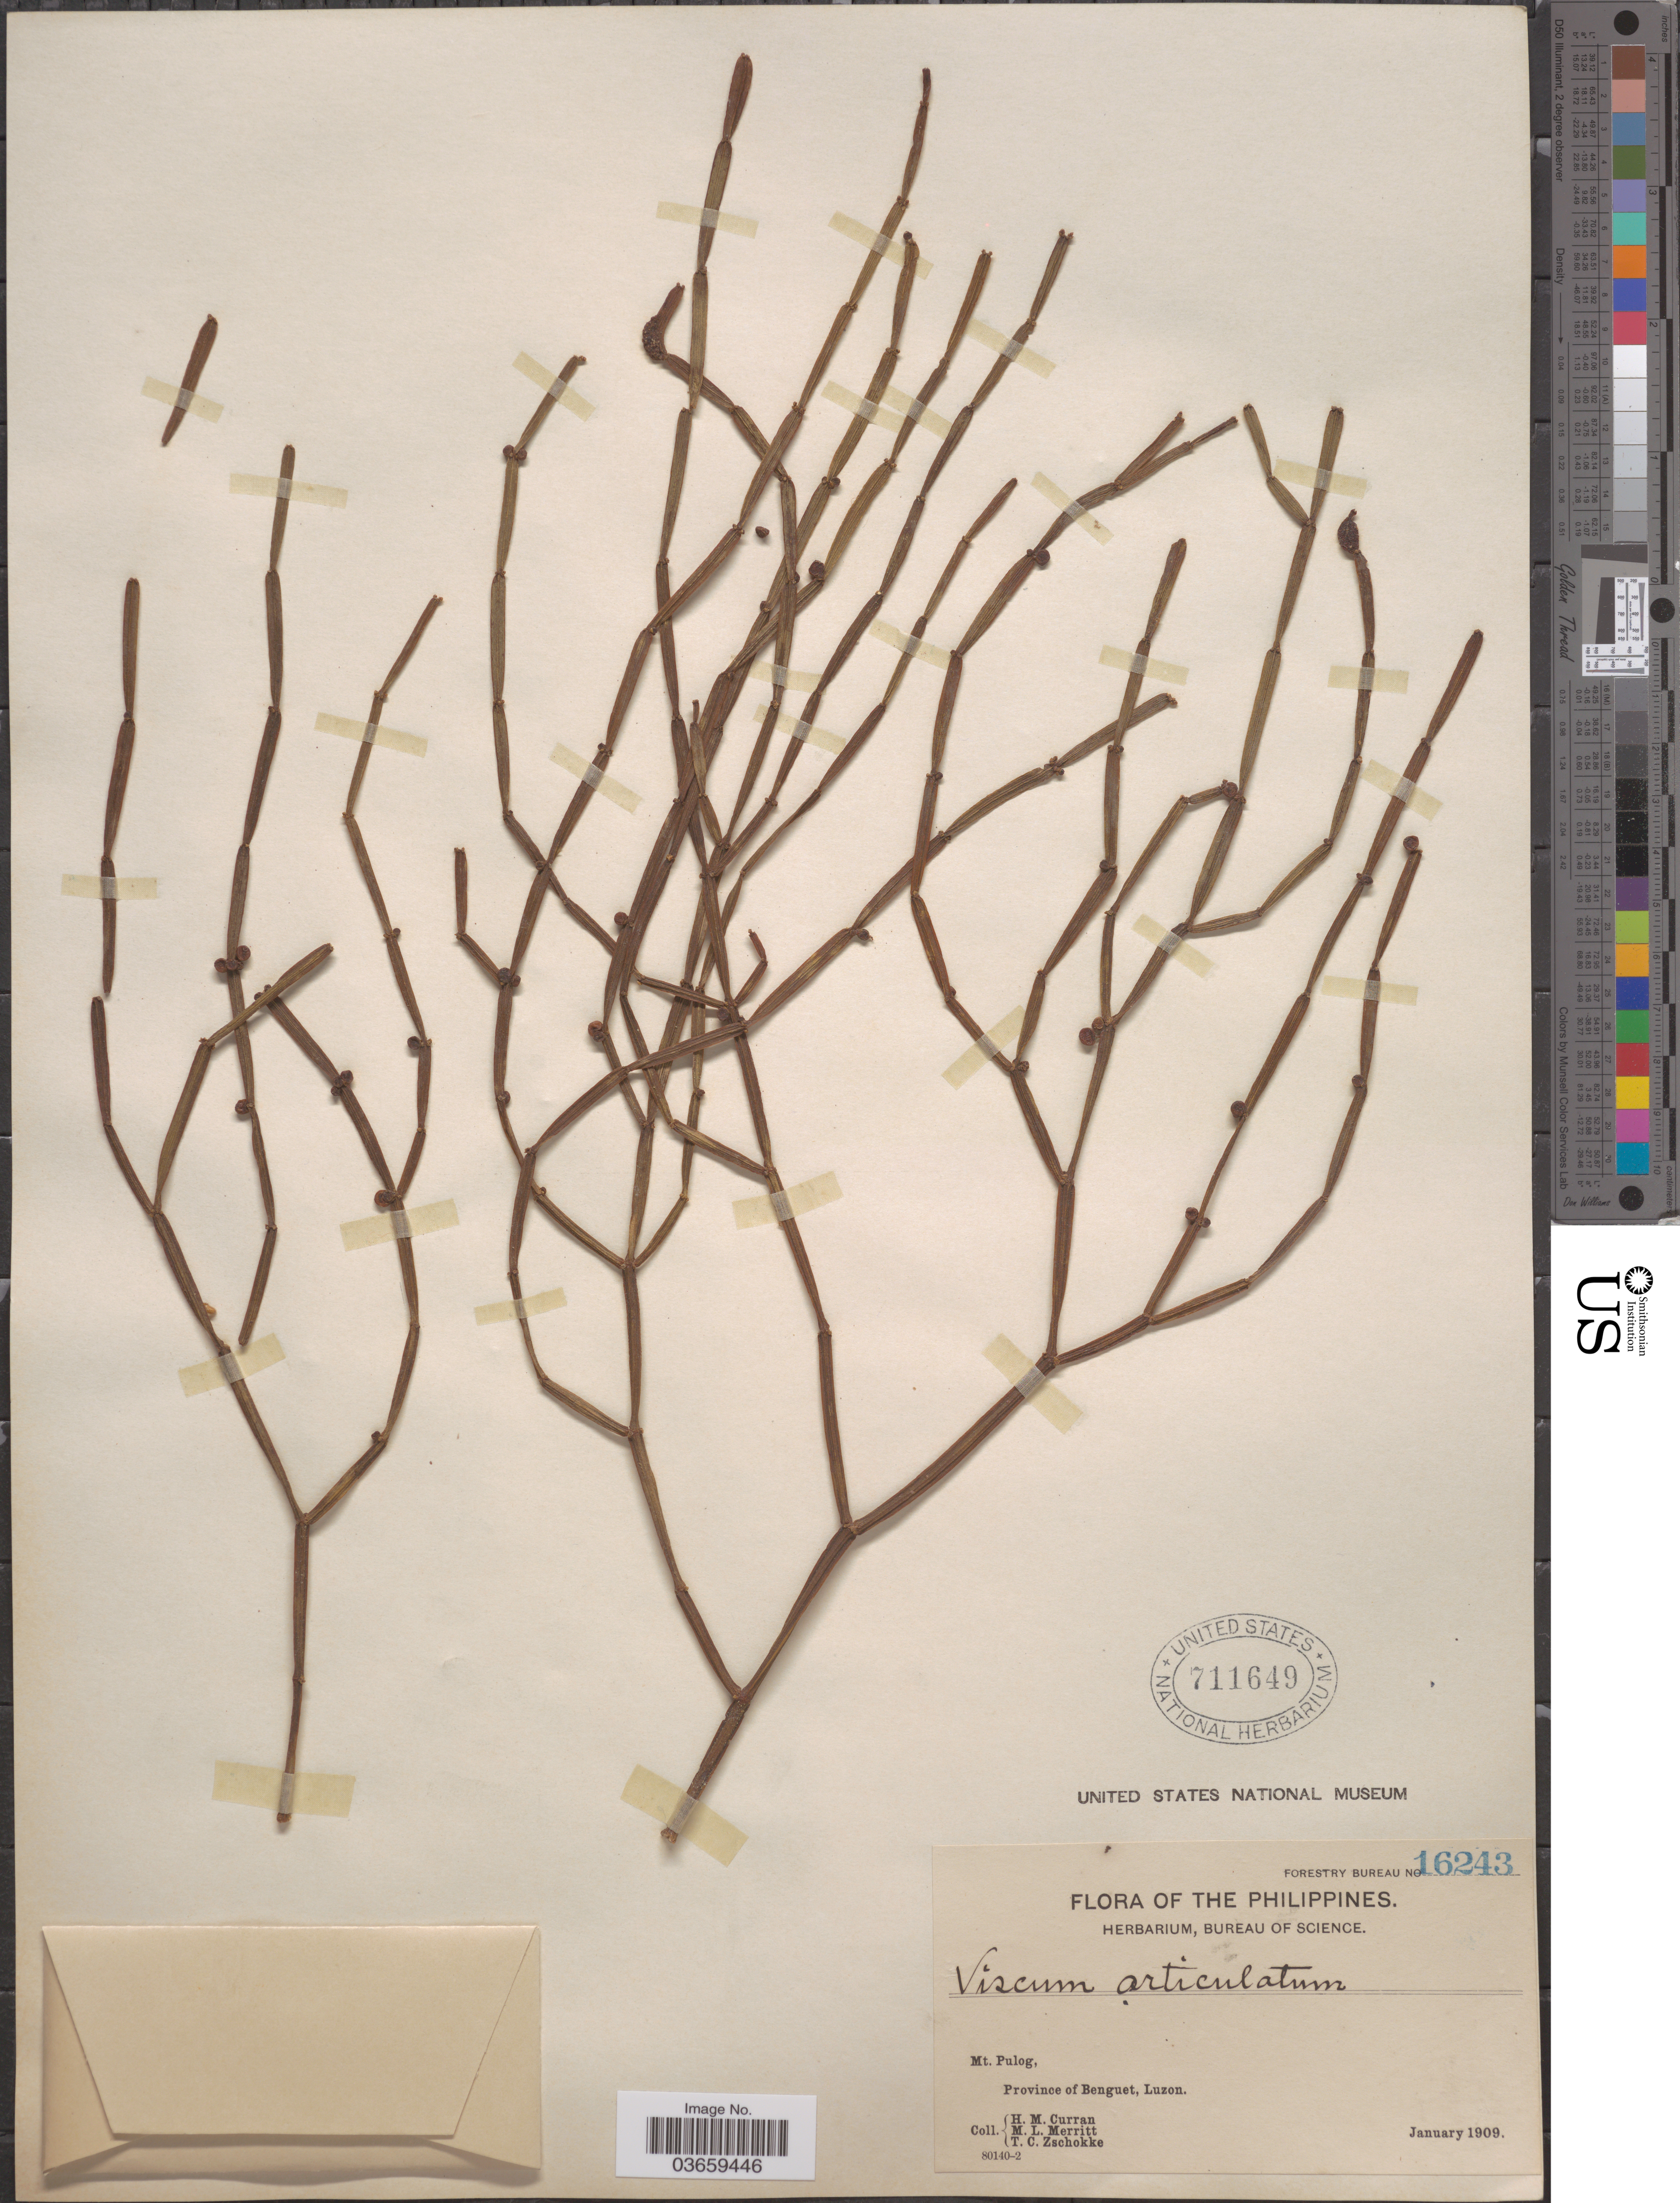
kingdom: Plantae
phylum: Tracheophyta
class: Magnoliopsida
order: Santalales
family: Viscaceae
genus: Viscum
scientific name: Viscum articulatum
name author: Burm. f.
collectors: H. M. Curran, M. L. Merritt & T. C. Zschokke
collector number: Forestry Bureau 16243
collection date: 1909-01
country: Philippines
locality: Mt. Pulog, Province of Benguet, Luzon.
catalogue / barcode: US 711649